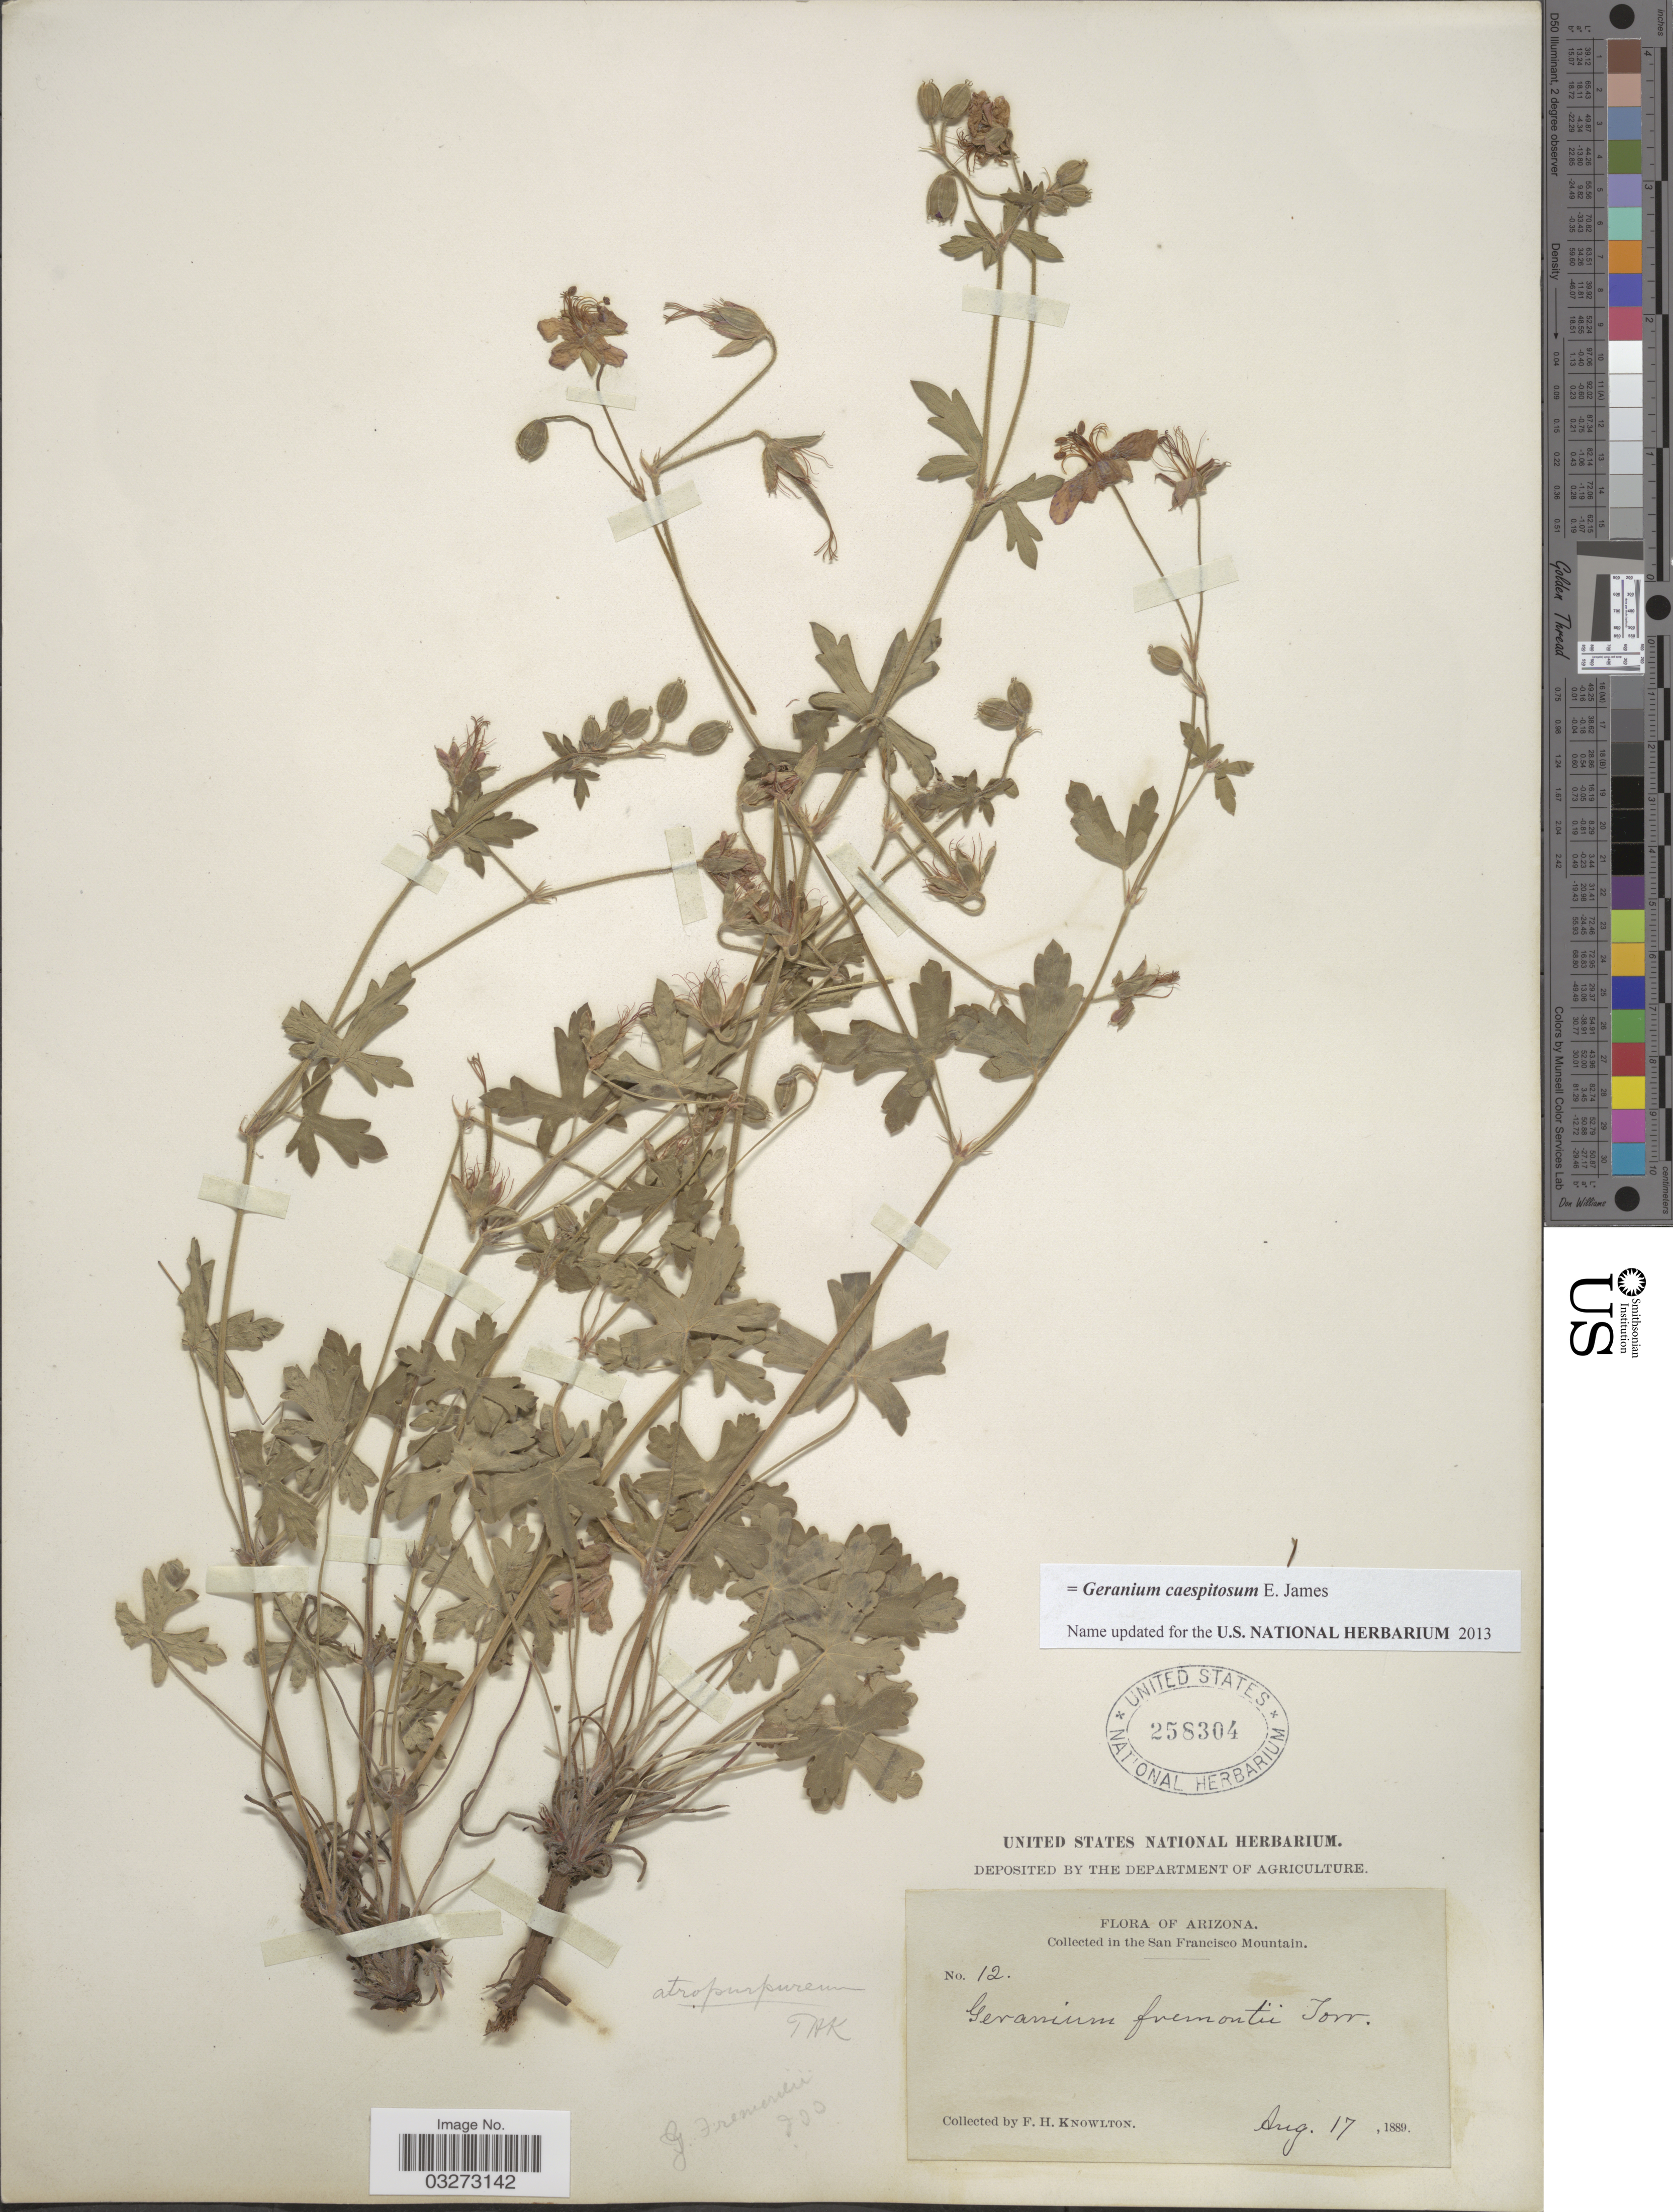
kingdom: Plantae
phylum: Tracheophyta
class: Magnoliopsida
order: Geraniales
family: Geraniaceae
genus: Geranium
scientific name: Geranium caespitosum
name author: E. James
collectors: F. H. Knowlton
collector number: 12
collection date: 1889-08-17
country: United States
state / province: Arizona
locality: In the San Francisco Mountain.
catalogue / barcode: US 258304